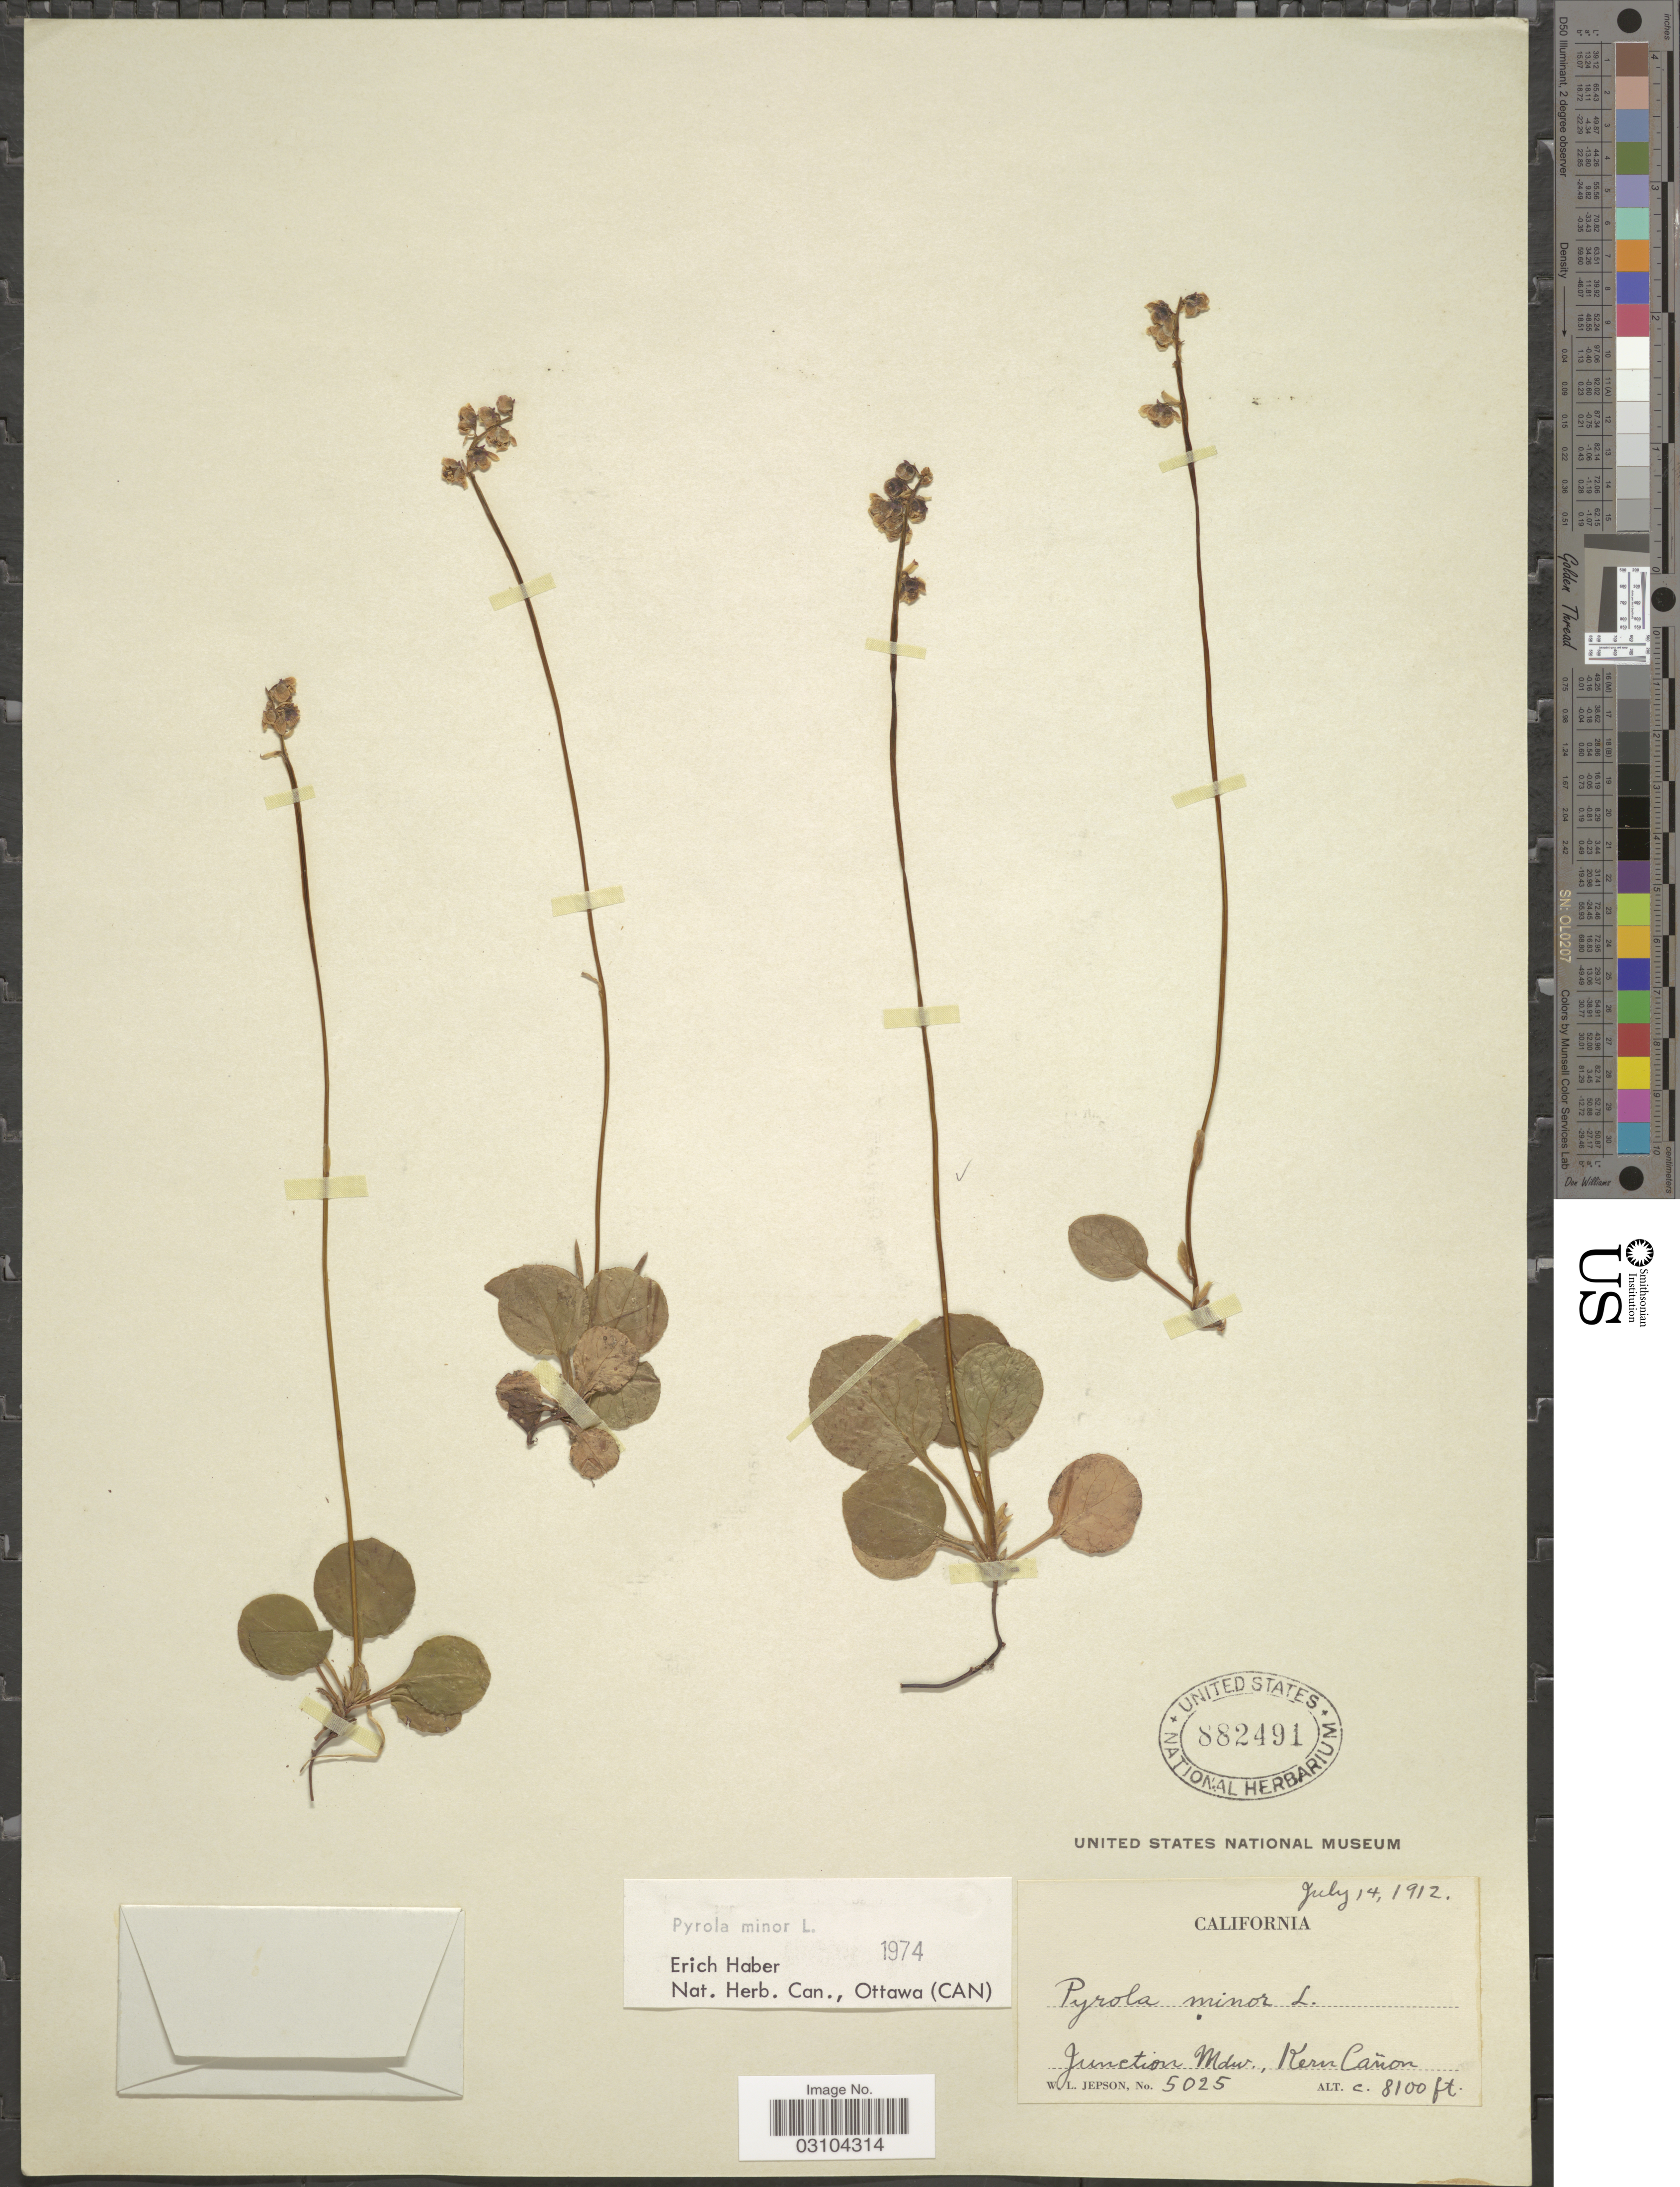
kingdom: Plantae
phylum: Tracheophyta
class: Magnoliopsida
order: Ericales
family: Ericaceae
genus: Pyrola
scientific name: Pyrola minor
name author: L.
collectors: W. L. Jepson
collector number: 5025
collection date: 1912-07-14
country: United States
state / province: California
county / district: Kern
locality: Junction Mdw., Kern Cañon.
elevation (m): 2469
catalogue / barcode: US 882491